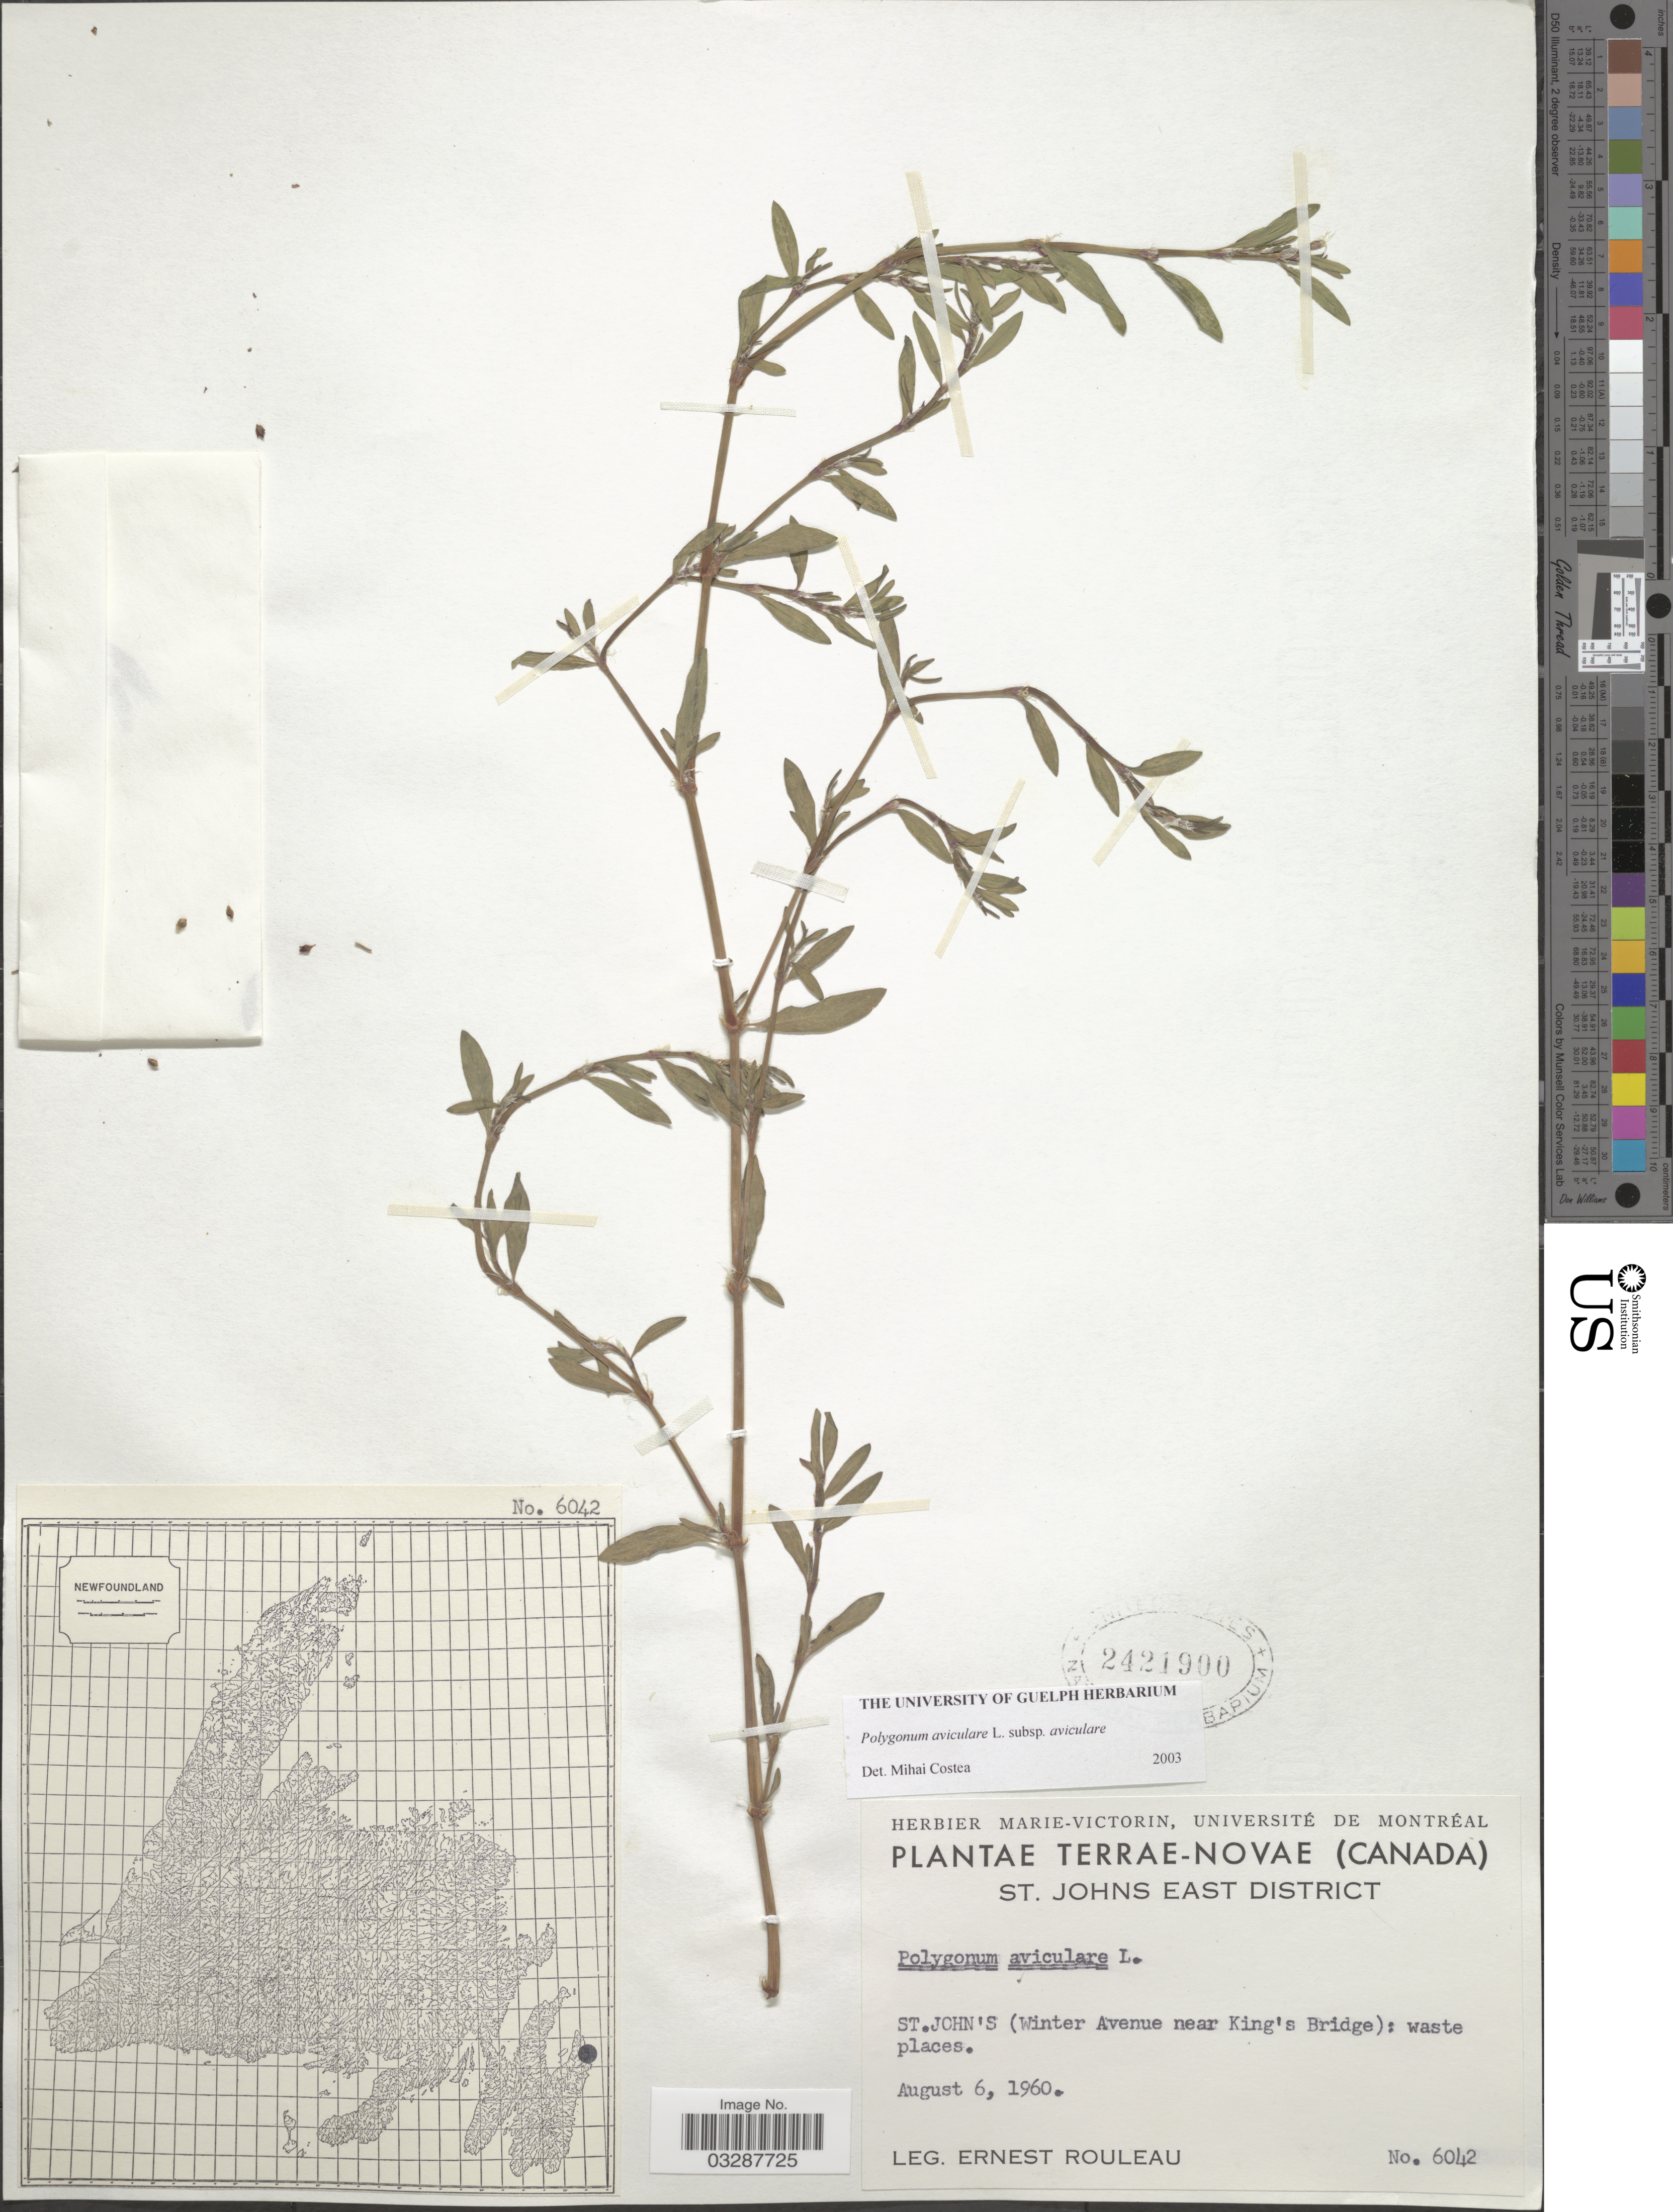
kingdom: Plantae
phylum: Tracheophyta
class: Magnoliopsida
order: Caryophyllales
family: Polygonaceae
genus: Polygonum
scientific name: Polygonum aviculare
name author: L.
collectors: J. Rouleau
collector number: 6042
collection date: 1960-08-06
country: Canada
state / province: Newfoundland and Labrador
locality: Terrae-Novae. St. Johns East District. St. John's (Winter Avenue near King's Bridge): waste places.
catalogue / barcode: US 2421900